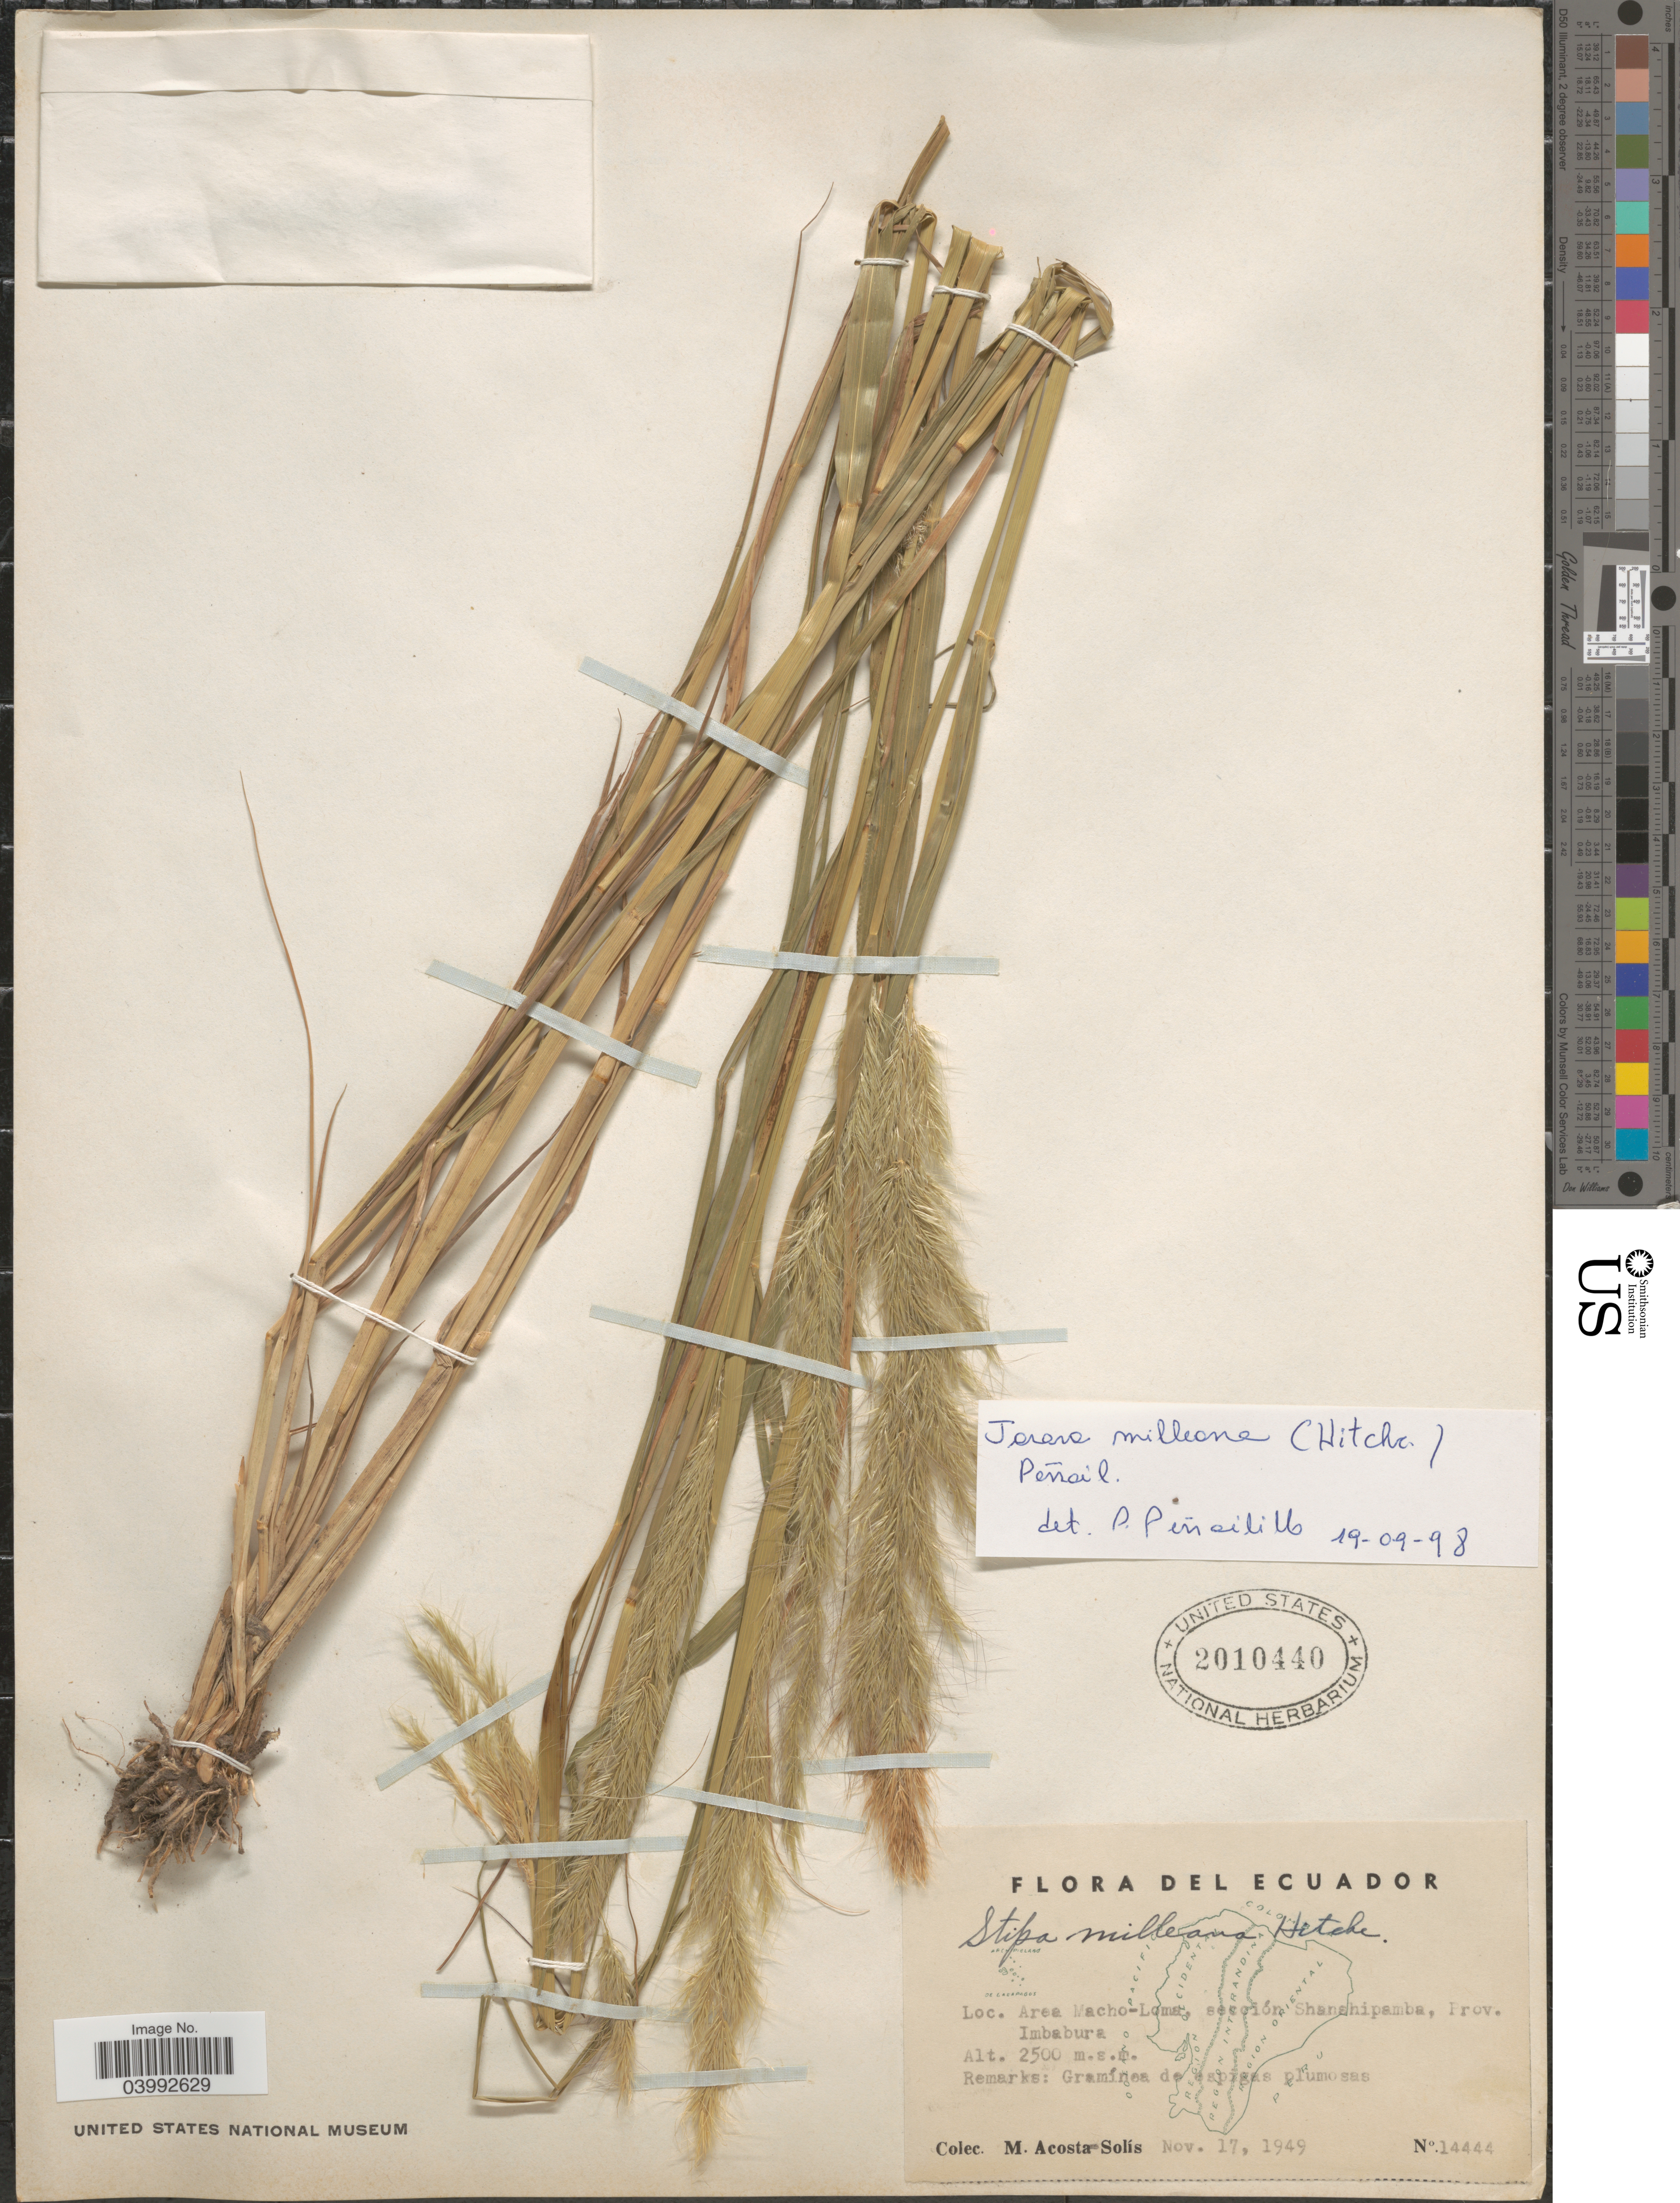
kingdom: Plantae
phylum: Tracheophyta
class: Liliopsida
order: Poales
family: Poaceae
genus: Jarava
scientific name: Jarava milleana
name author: (Hitchc.) Peñail.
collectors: M. Acosta Solis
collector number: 14444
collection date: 1949-11-17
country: Ecuador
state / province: Imbabura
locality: Area Macho-Loma, sección Shanshipamba.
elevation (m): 2500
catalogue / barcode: US 2010440